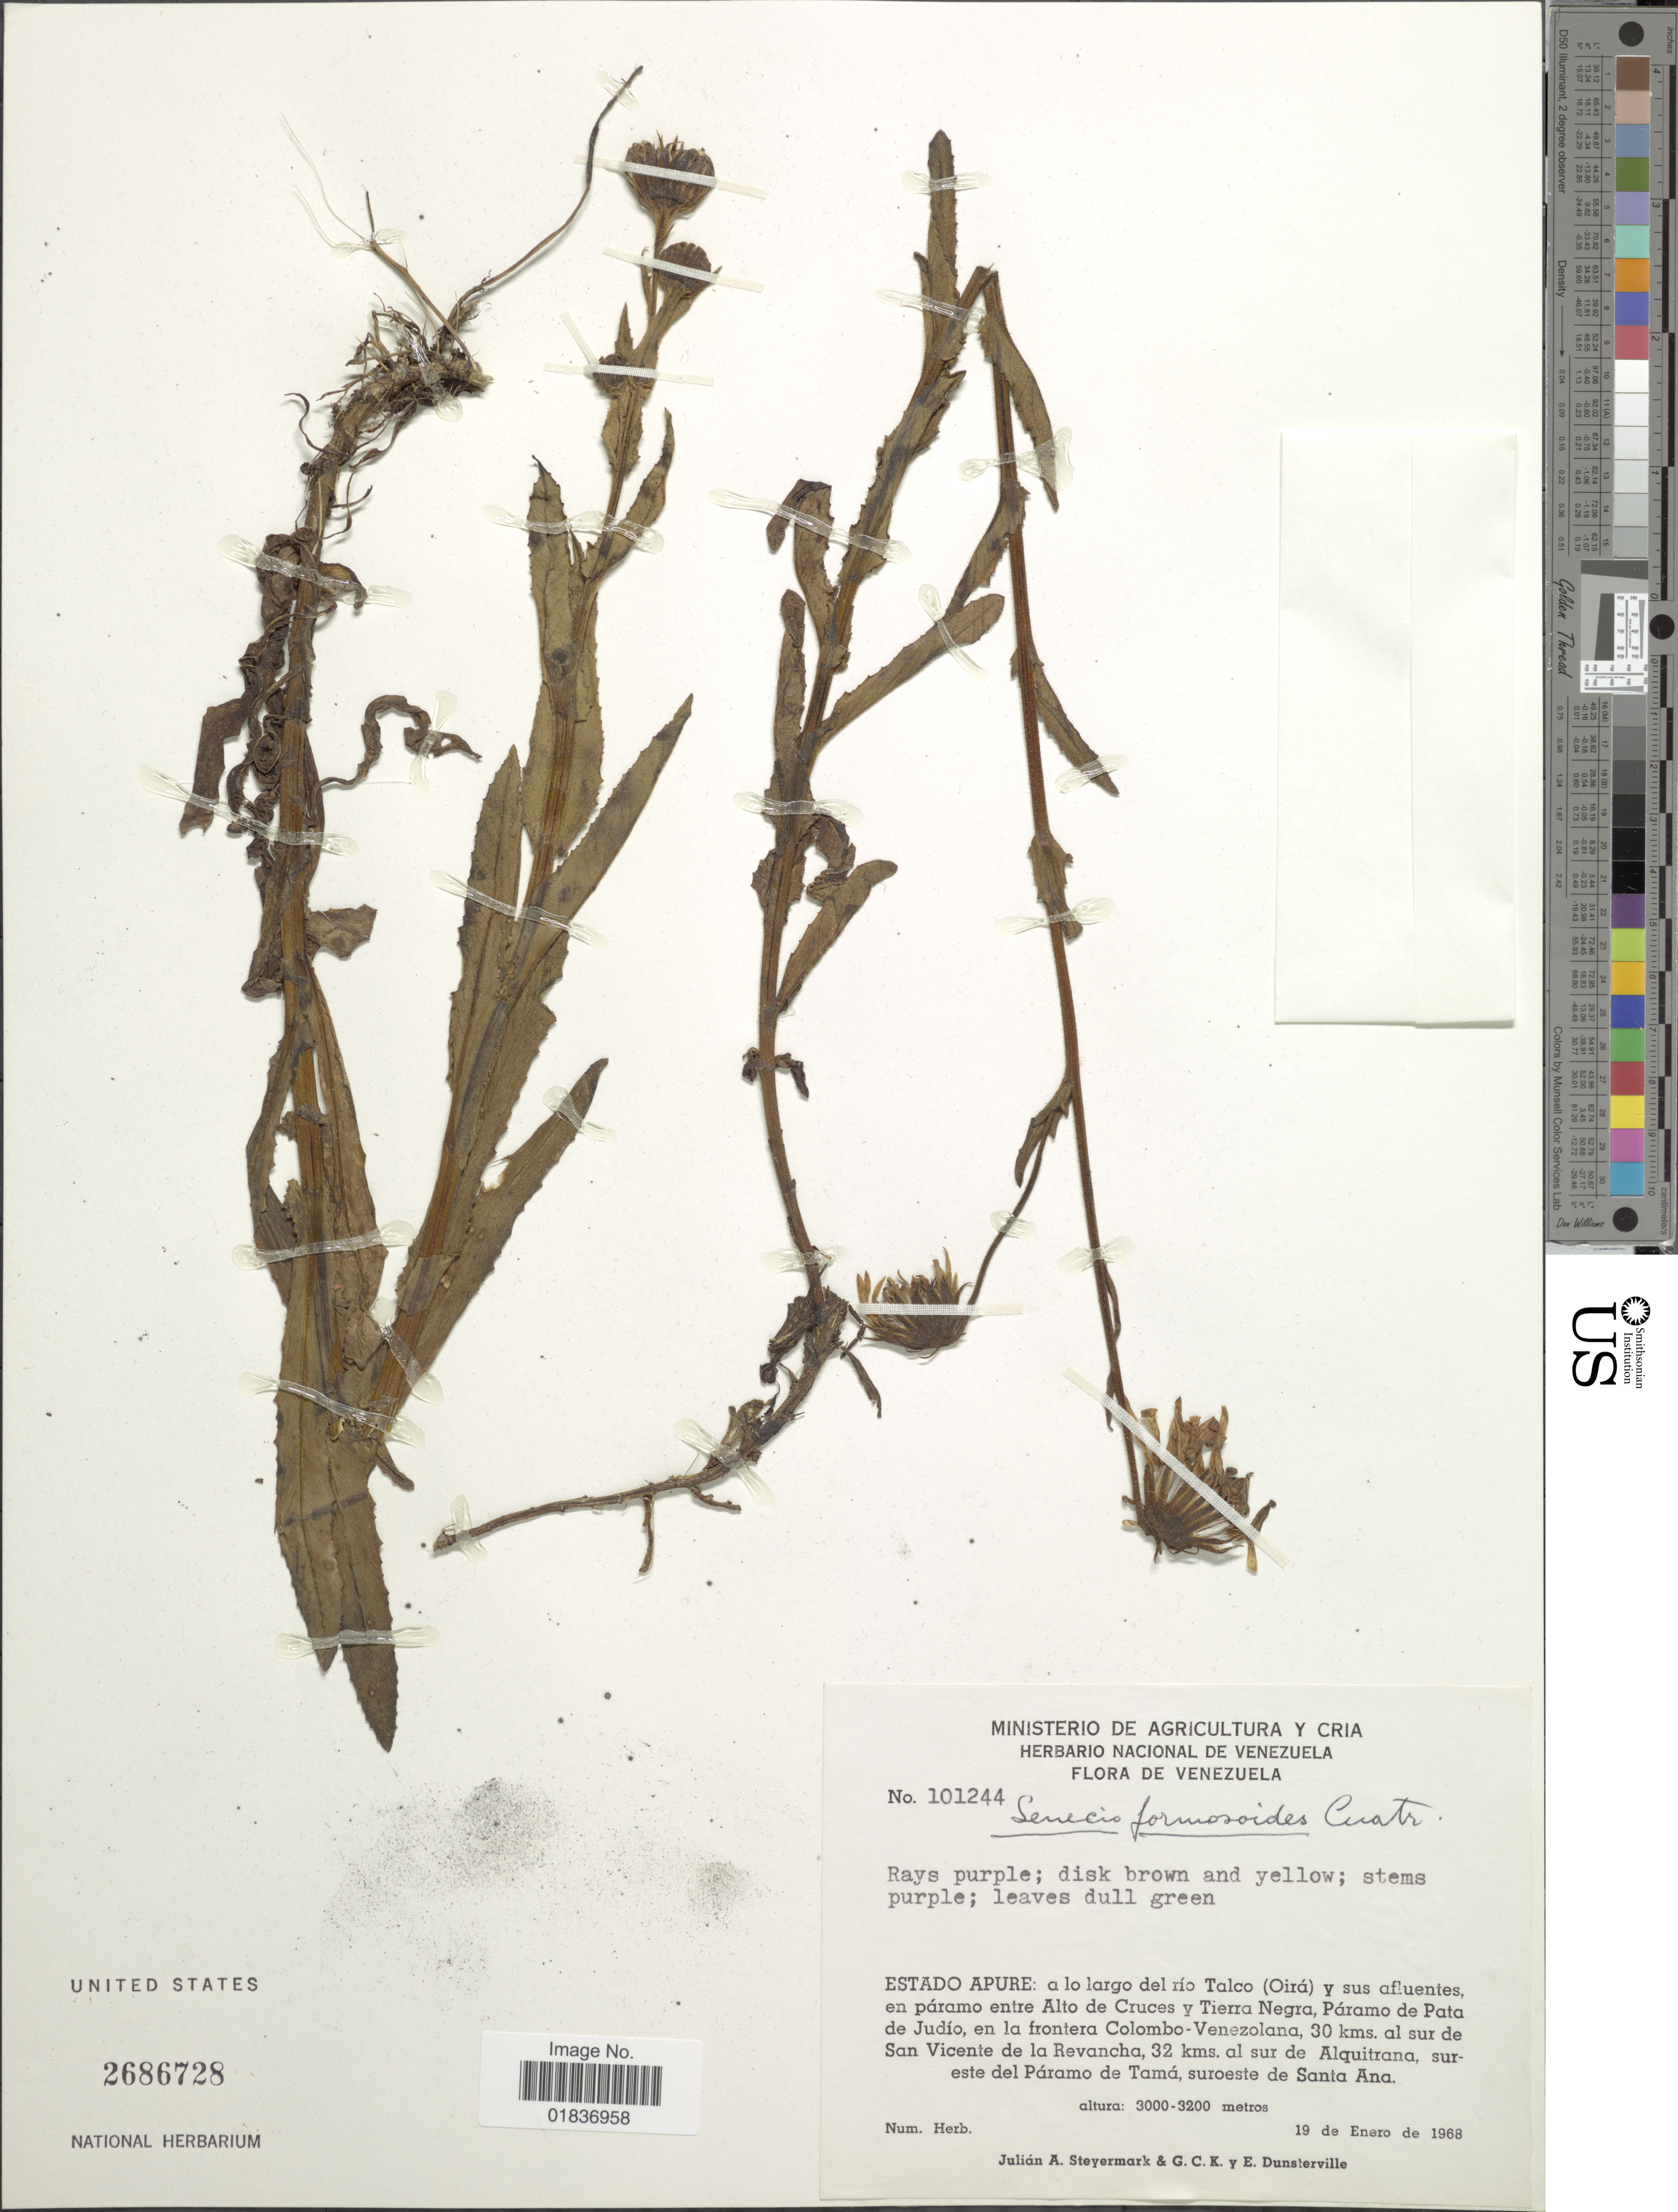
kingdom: Plantae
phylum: Tracheophyta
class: Magnoliopsida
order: Asterales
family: Asteraceae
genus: Senecio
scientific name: Senecio formosoides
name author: Cuatrec.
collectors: J. Steyermark, G. C. K. Dunsterville & E. Dunsterville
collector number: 101244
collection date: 1968-01-19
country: Venezuela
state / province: Apure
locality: Estado Apure: a lo largo del rio Talco (Oira) y sus afluentes, en parano entre Alto de Cruces y Tierra Negra, Paramo de Pata de Judio, en la frontera Colombo-Venezolana, 30 kms. al sur de San Vicente de la Revancha, 32 kms. al sur de Alquitrana, sureste del Paramo de Tama, suroeste de Santa Ana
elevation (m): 3000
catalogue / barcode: US 2686728